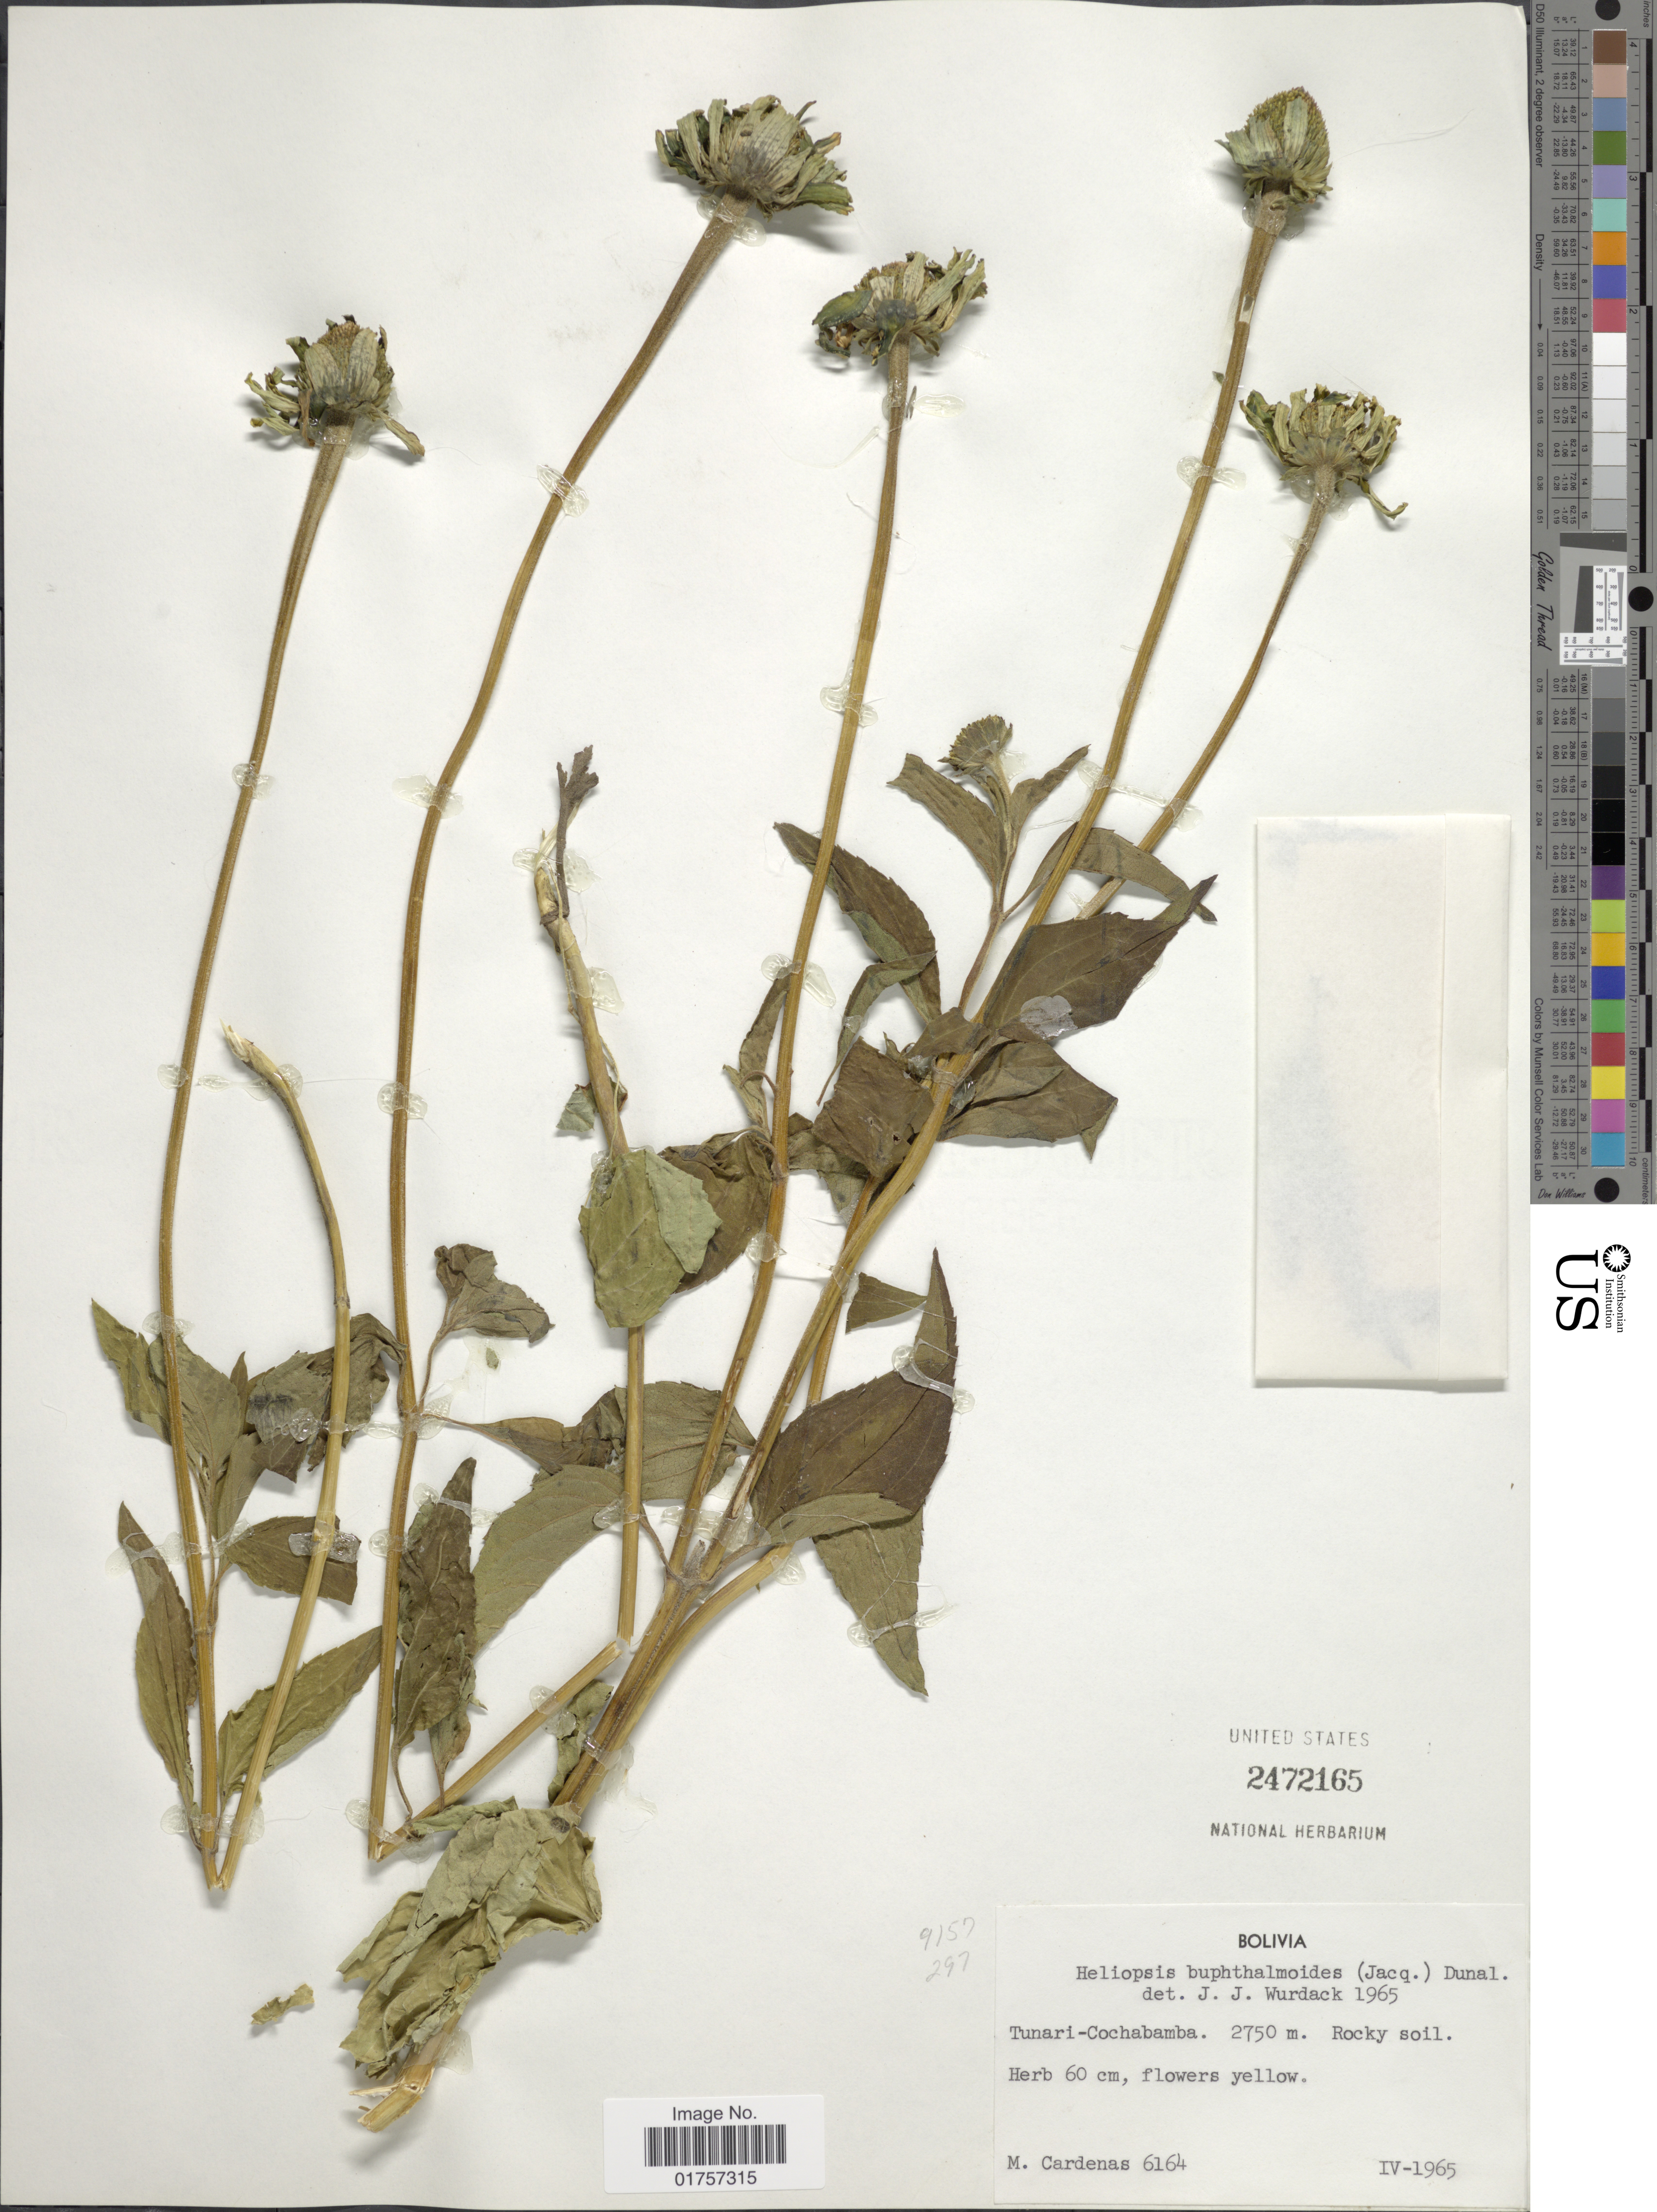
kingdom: Plantae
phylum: Tracheophyta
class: Magnoliopsida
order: Asterales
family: Asteraceae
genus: Heliopsis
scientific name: Heliopsis buphthalmoides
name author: (Jacq.) Dunal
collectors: M. Cárdenas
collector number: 6164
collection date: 1965-04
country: Bolivia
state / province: Cochabamba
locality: Tunari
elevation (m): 2750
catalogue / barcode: US 2472165